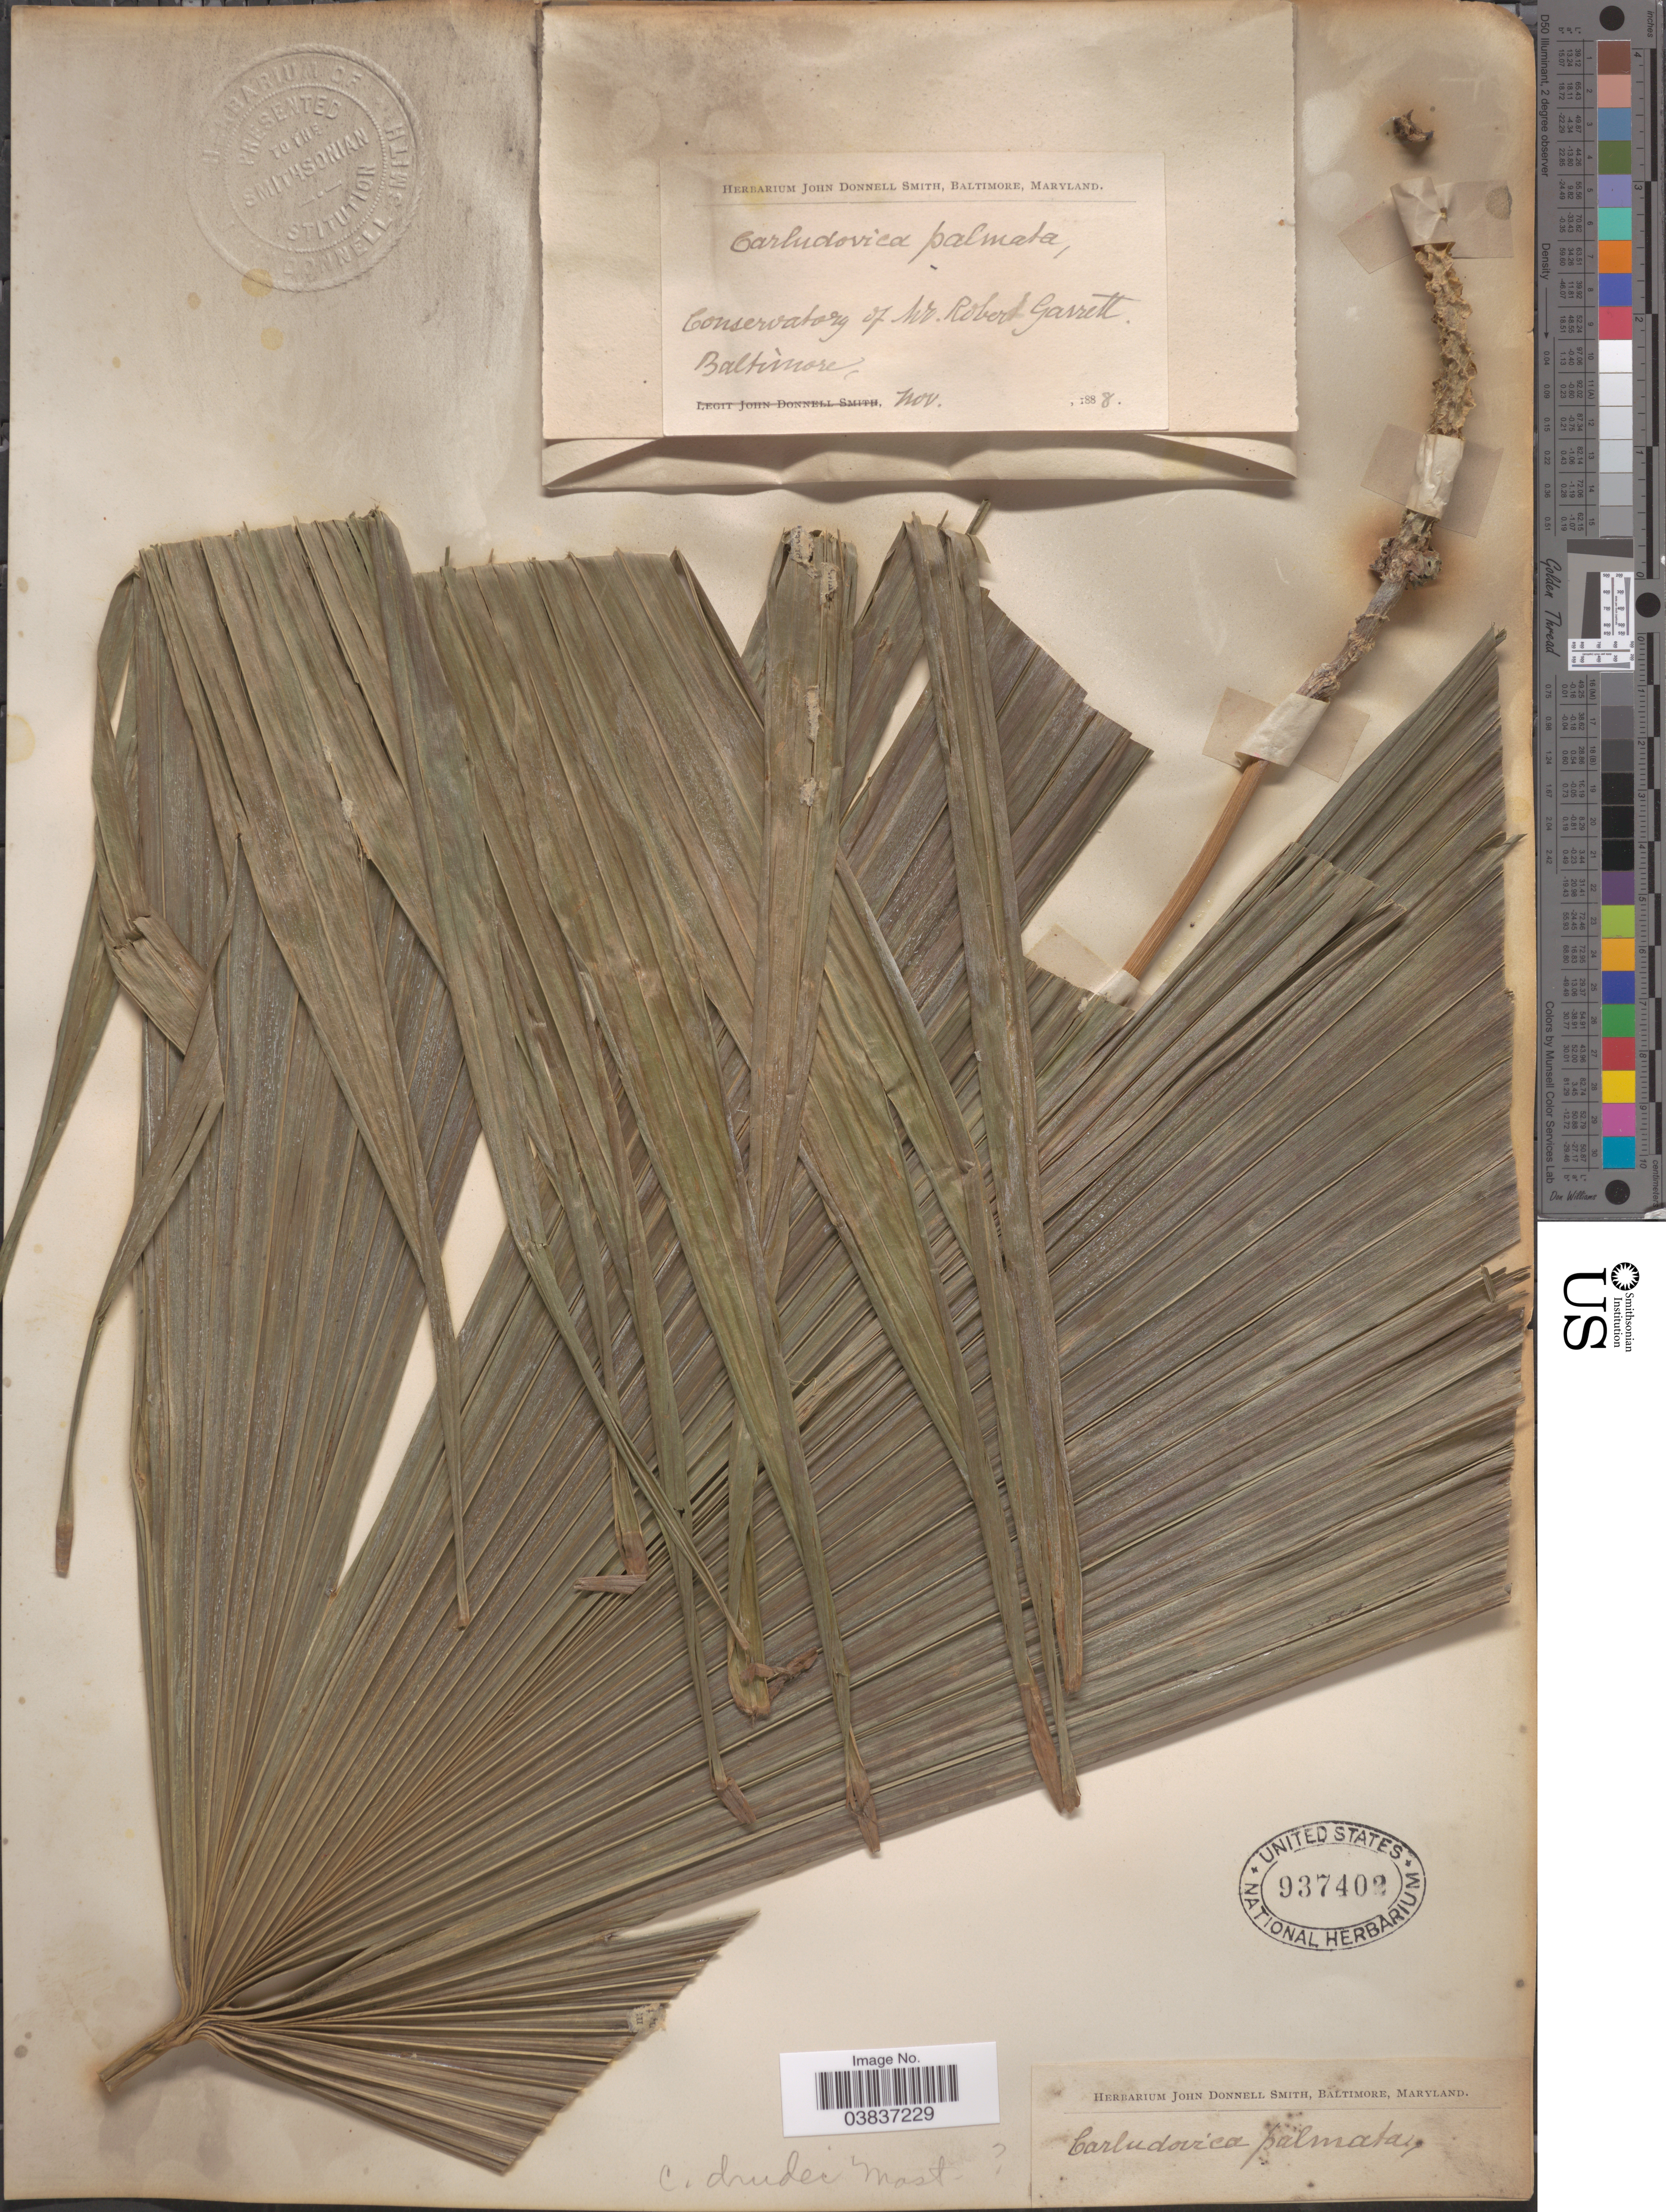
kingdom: Plantae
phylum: Tracheophyta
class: Liliopsida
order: Pandanales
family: Cyclanthaceae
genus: Carludovica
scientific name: Carludovica drudei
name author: Mast.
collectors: ex Herb. John Donnell Smith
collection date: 1888-11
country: United States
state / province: Maryland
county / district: City of Baltimore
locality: Conservatory of Mr. Robert Garrett. Baltimore.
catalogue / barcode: US 937402